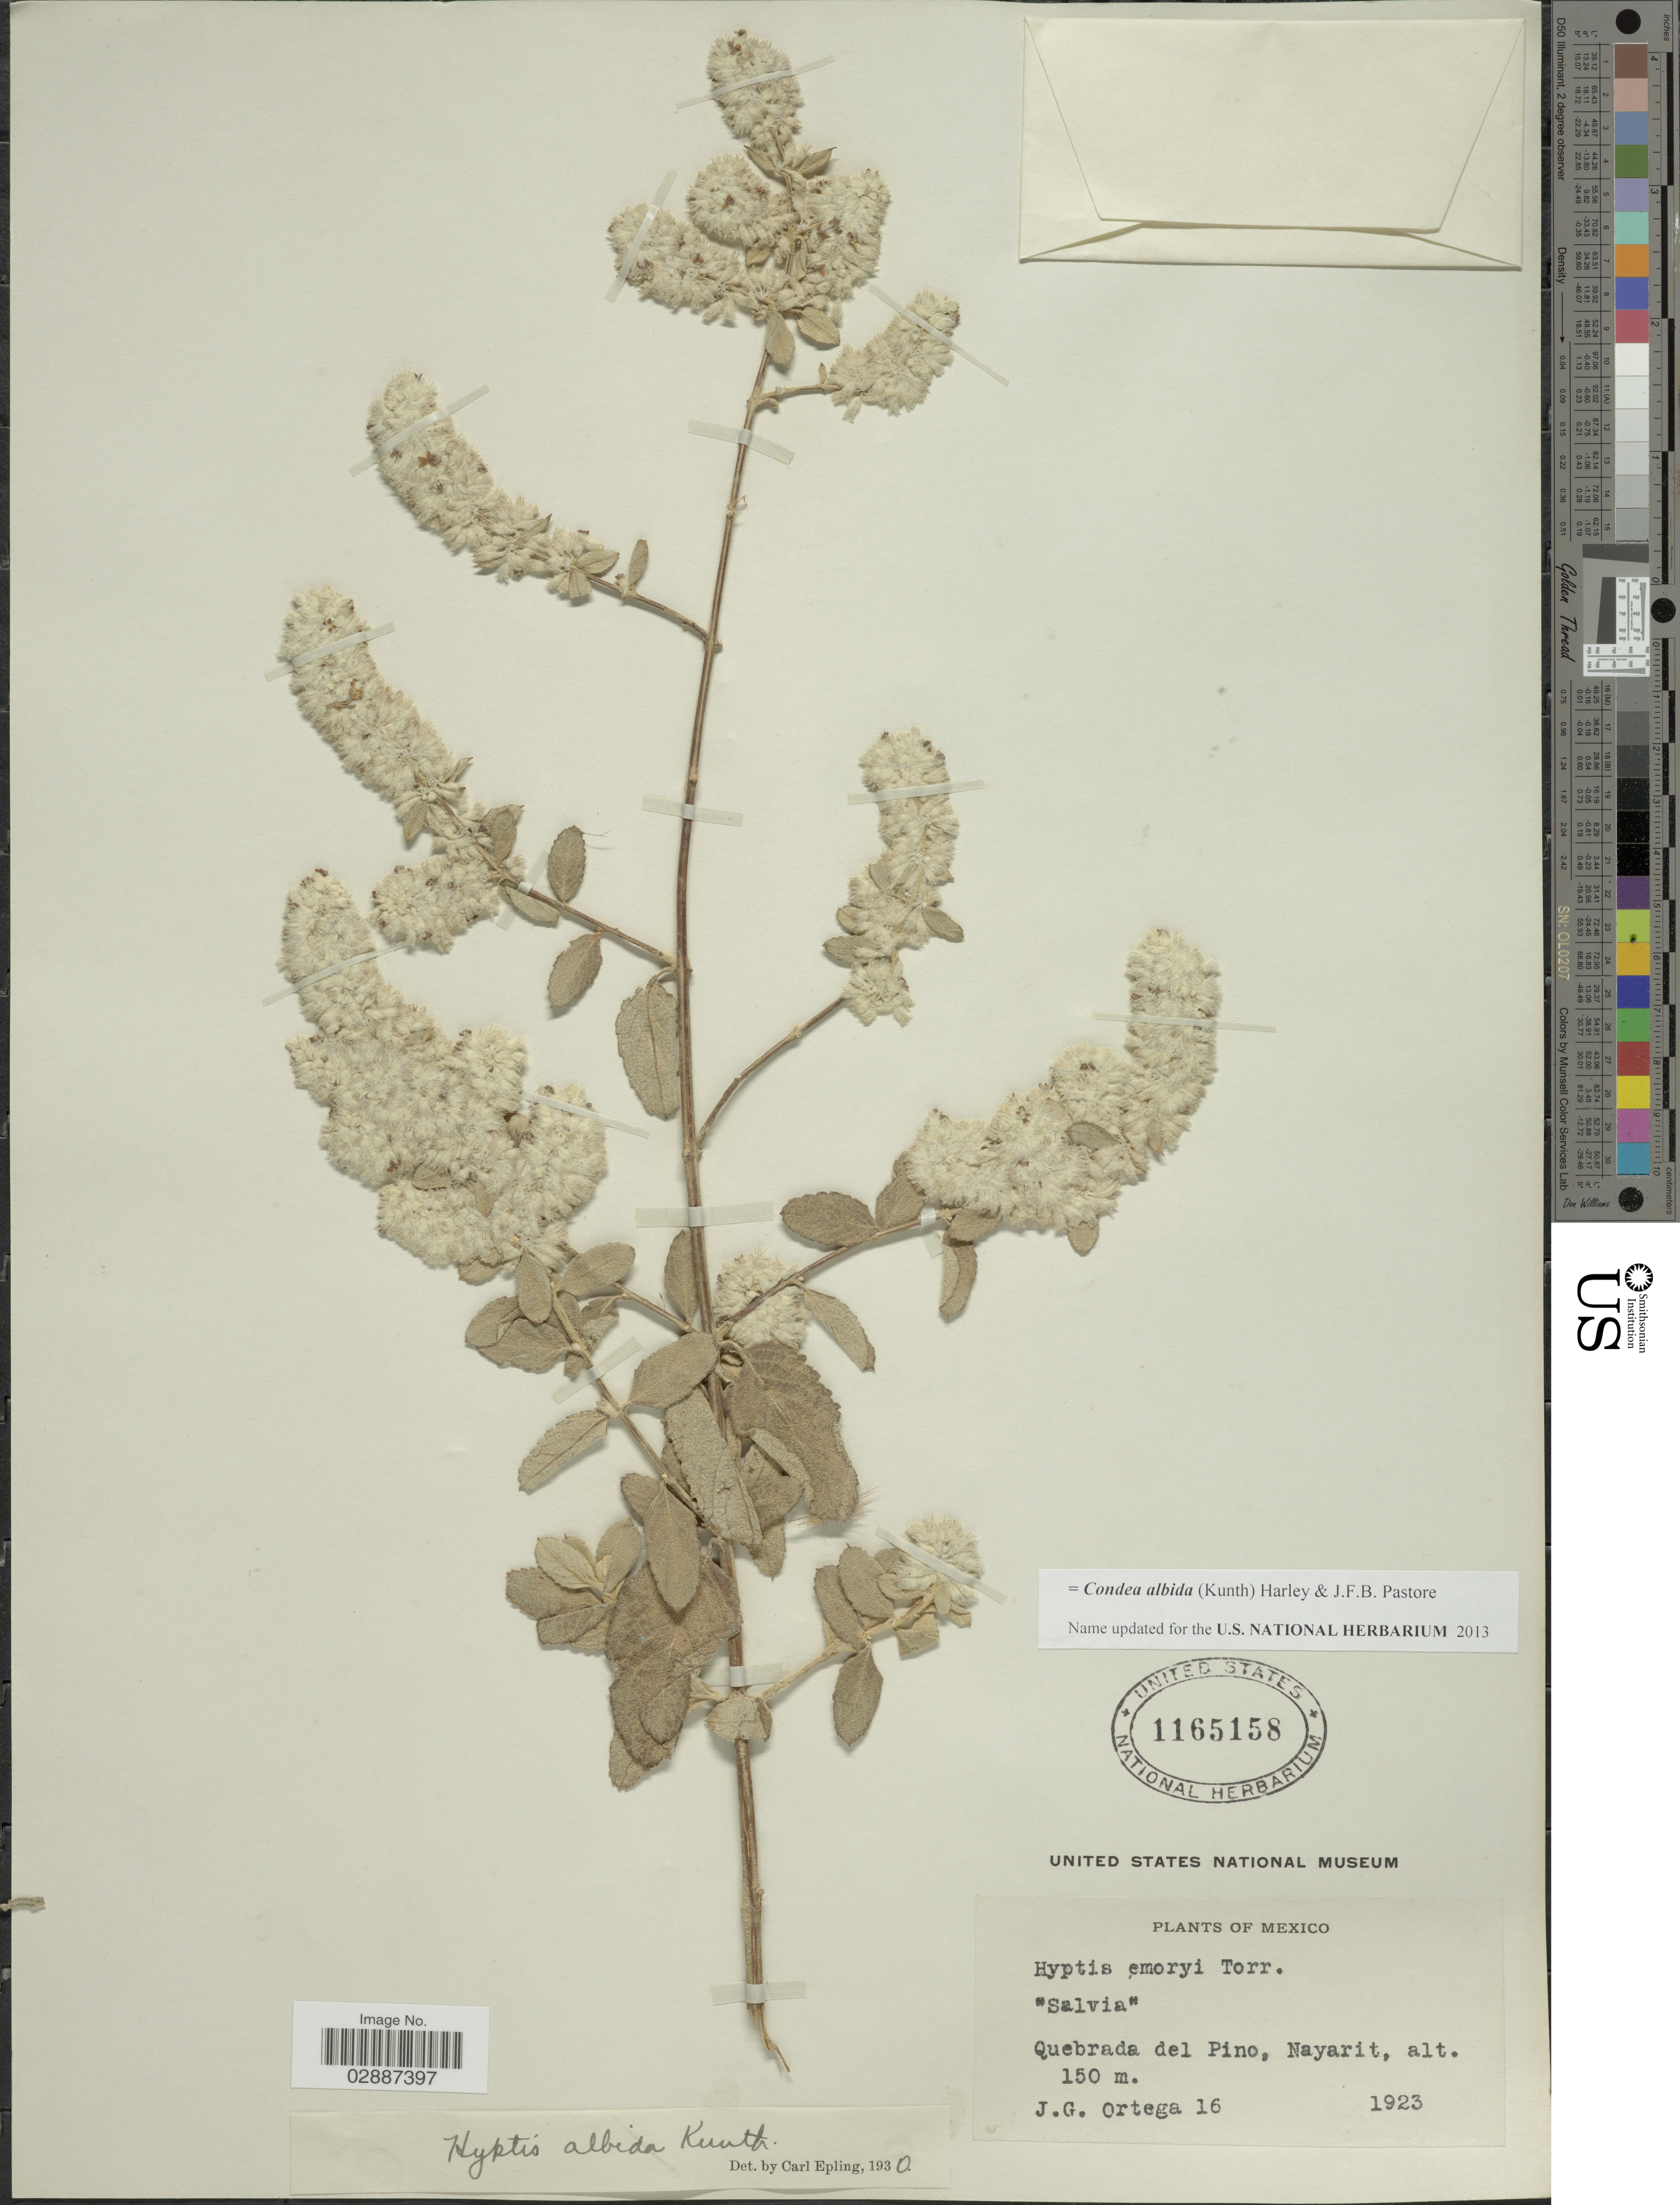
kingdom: Plantae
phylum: Tracheophyta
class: Magnoliopsida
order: Lamiales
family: Lamiaceae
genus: Condea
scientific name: Condea albida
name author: (Kunth) Harley & J.F.B. Pastore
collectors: J. Ortega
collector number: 16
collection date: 1923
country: Mexico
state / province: Nayarit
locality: Quebrada del Pino.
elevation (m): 150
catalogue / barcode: US 1165158